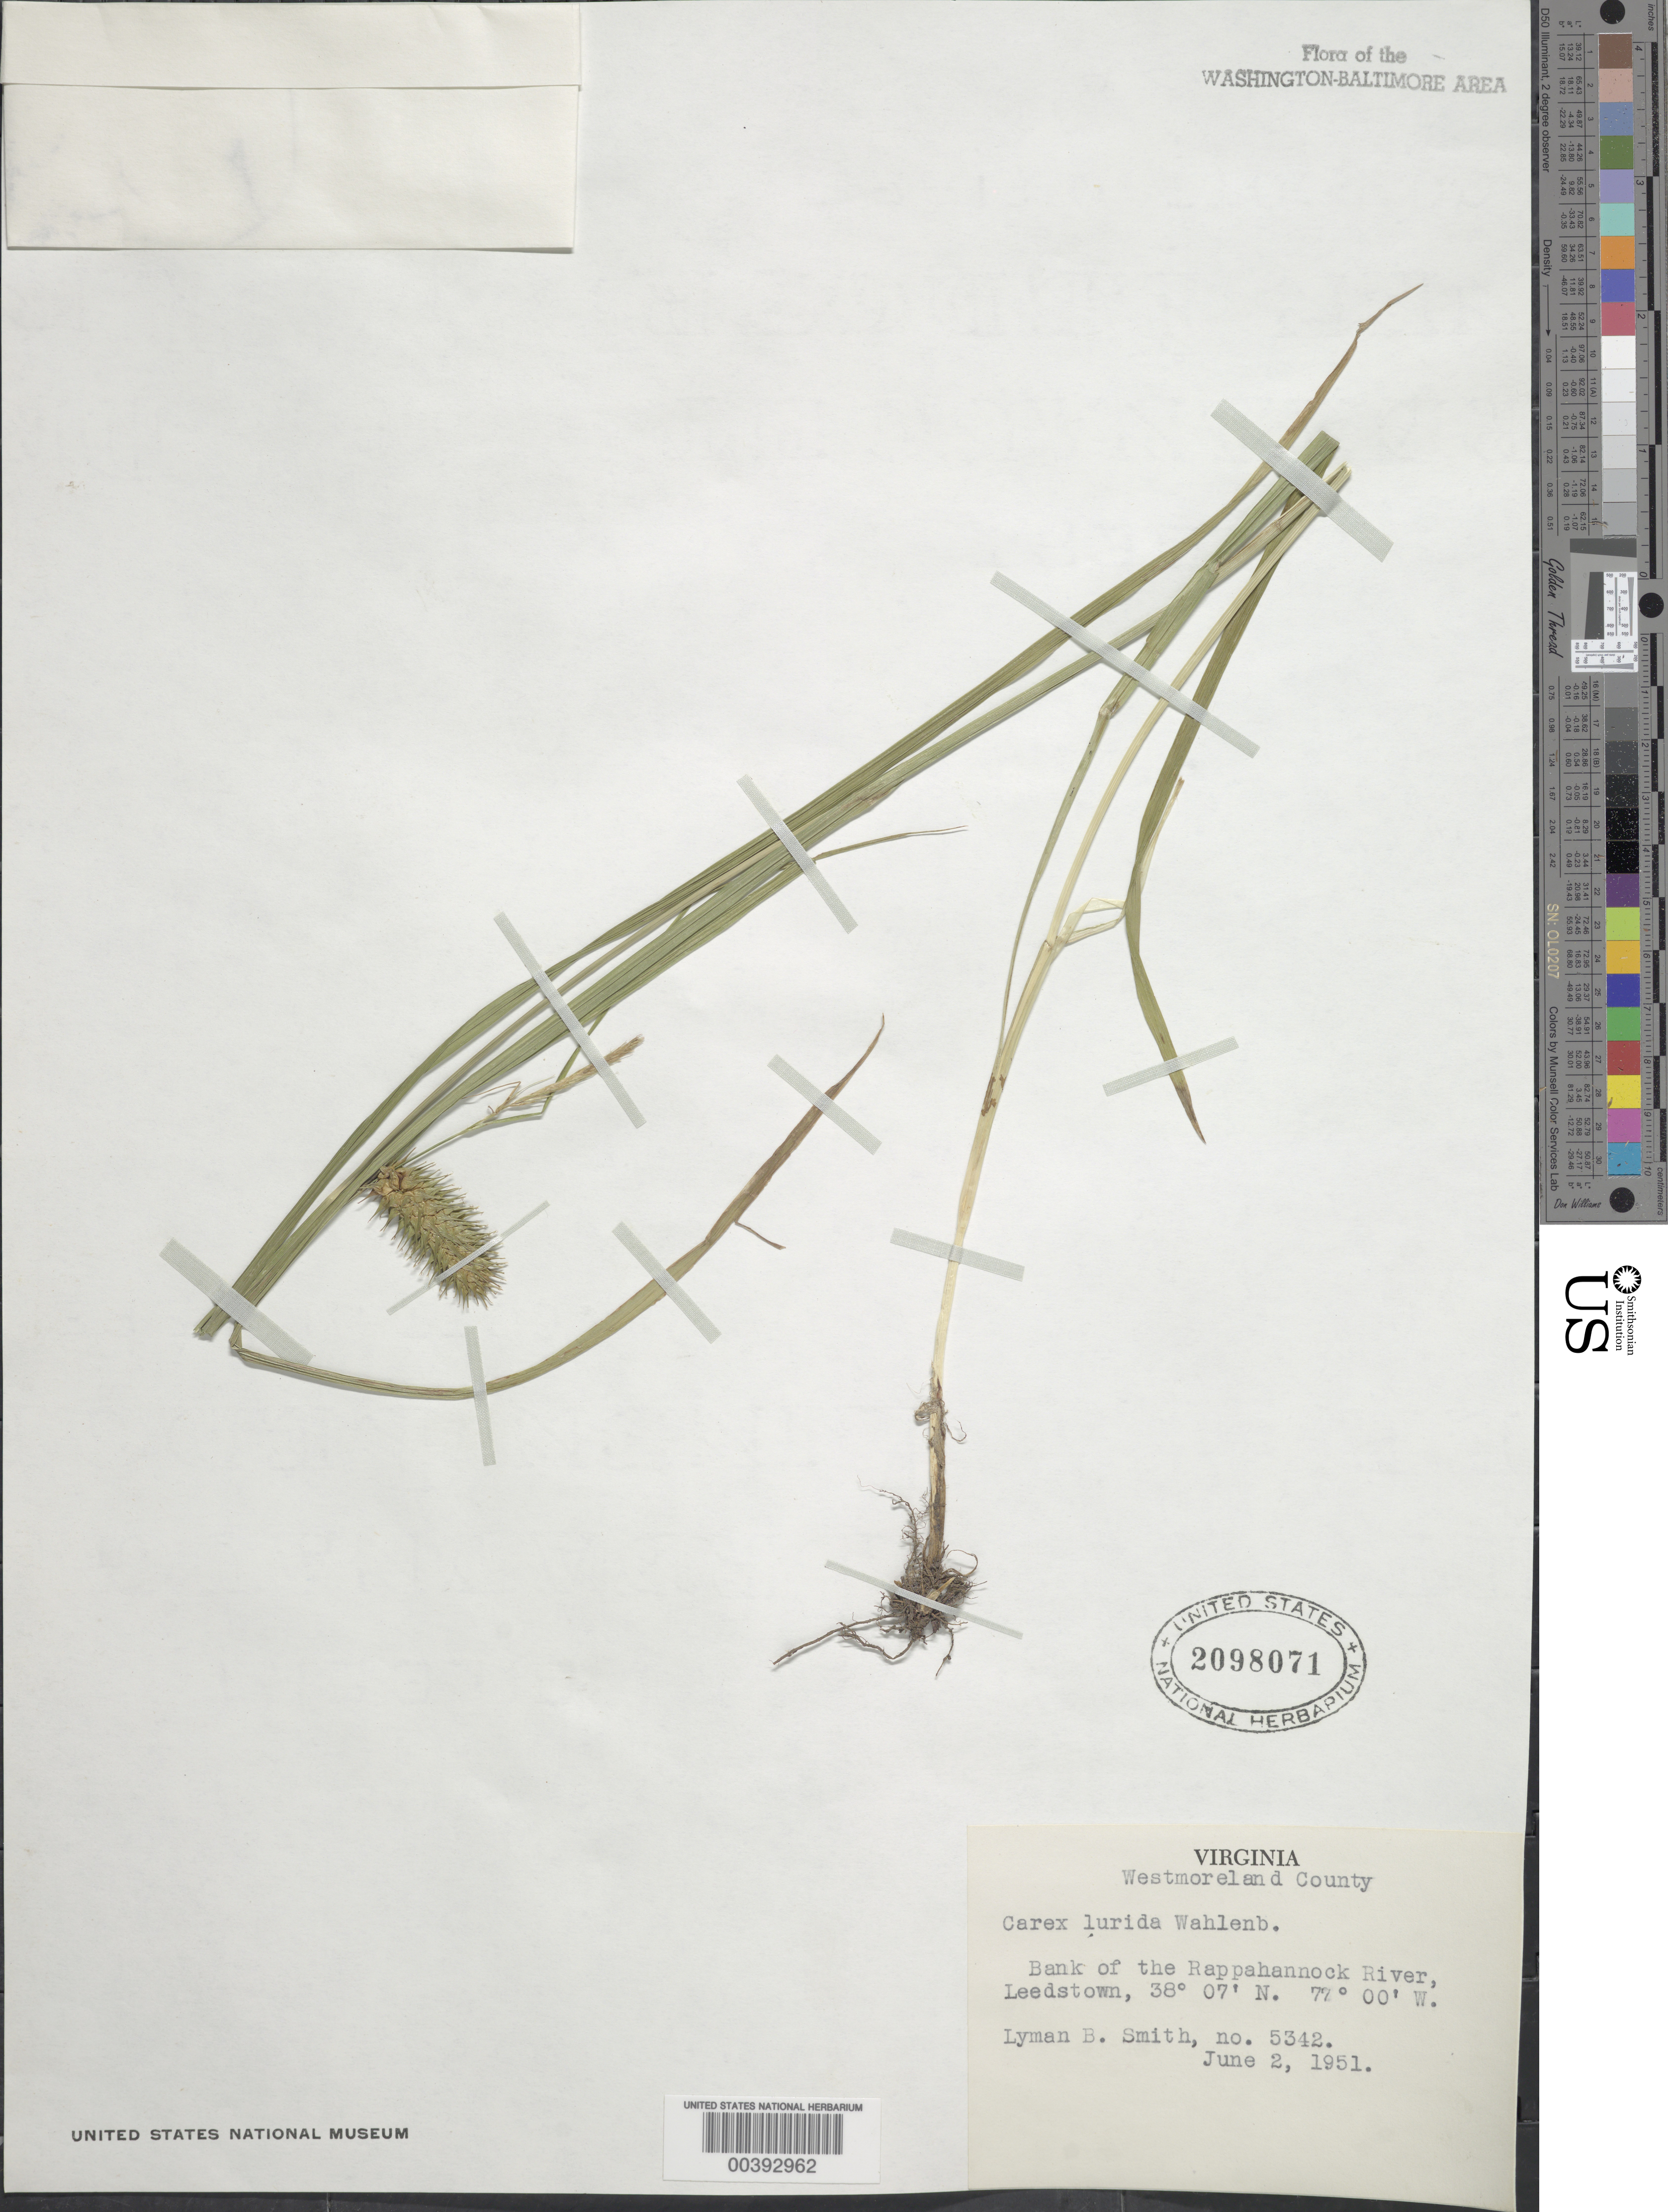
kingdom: Plantae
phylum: Tracheophyta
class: Liliopsida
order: Poales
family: Cyperaceae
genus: Carex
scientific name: Carex lurida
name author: Wahlenb.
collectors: L. Smith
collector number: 5342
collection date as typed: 02 Jun 1951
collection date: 1951-06-02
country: United States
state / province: Virginia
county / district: Westmoreland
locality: Rappahannock River, Leedstown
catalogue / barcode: US 2098071